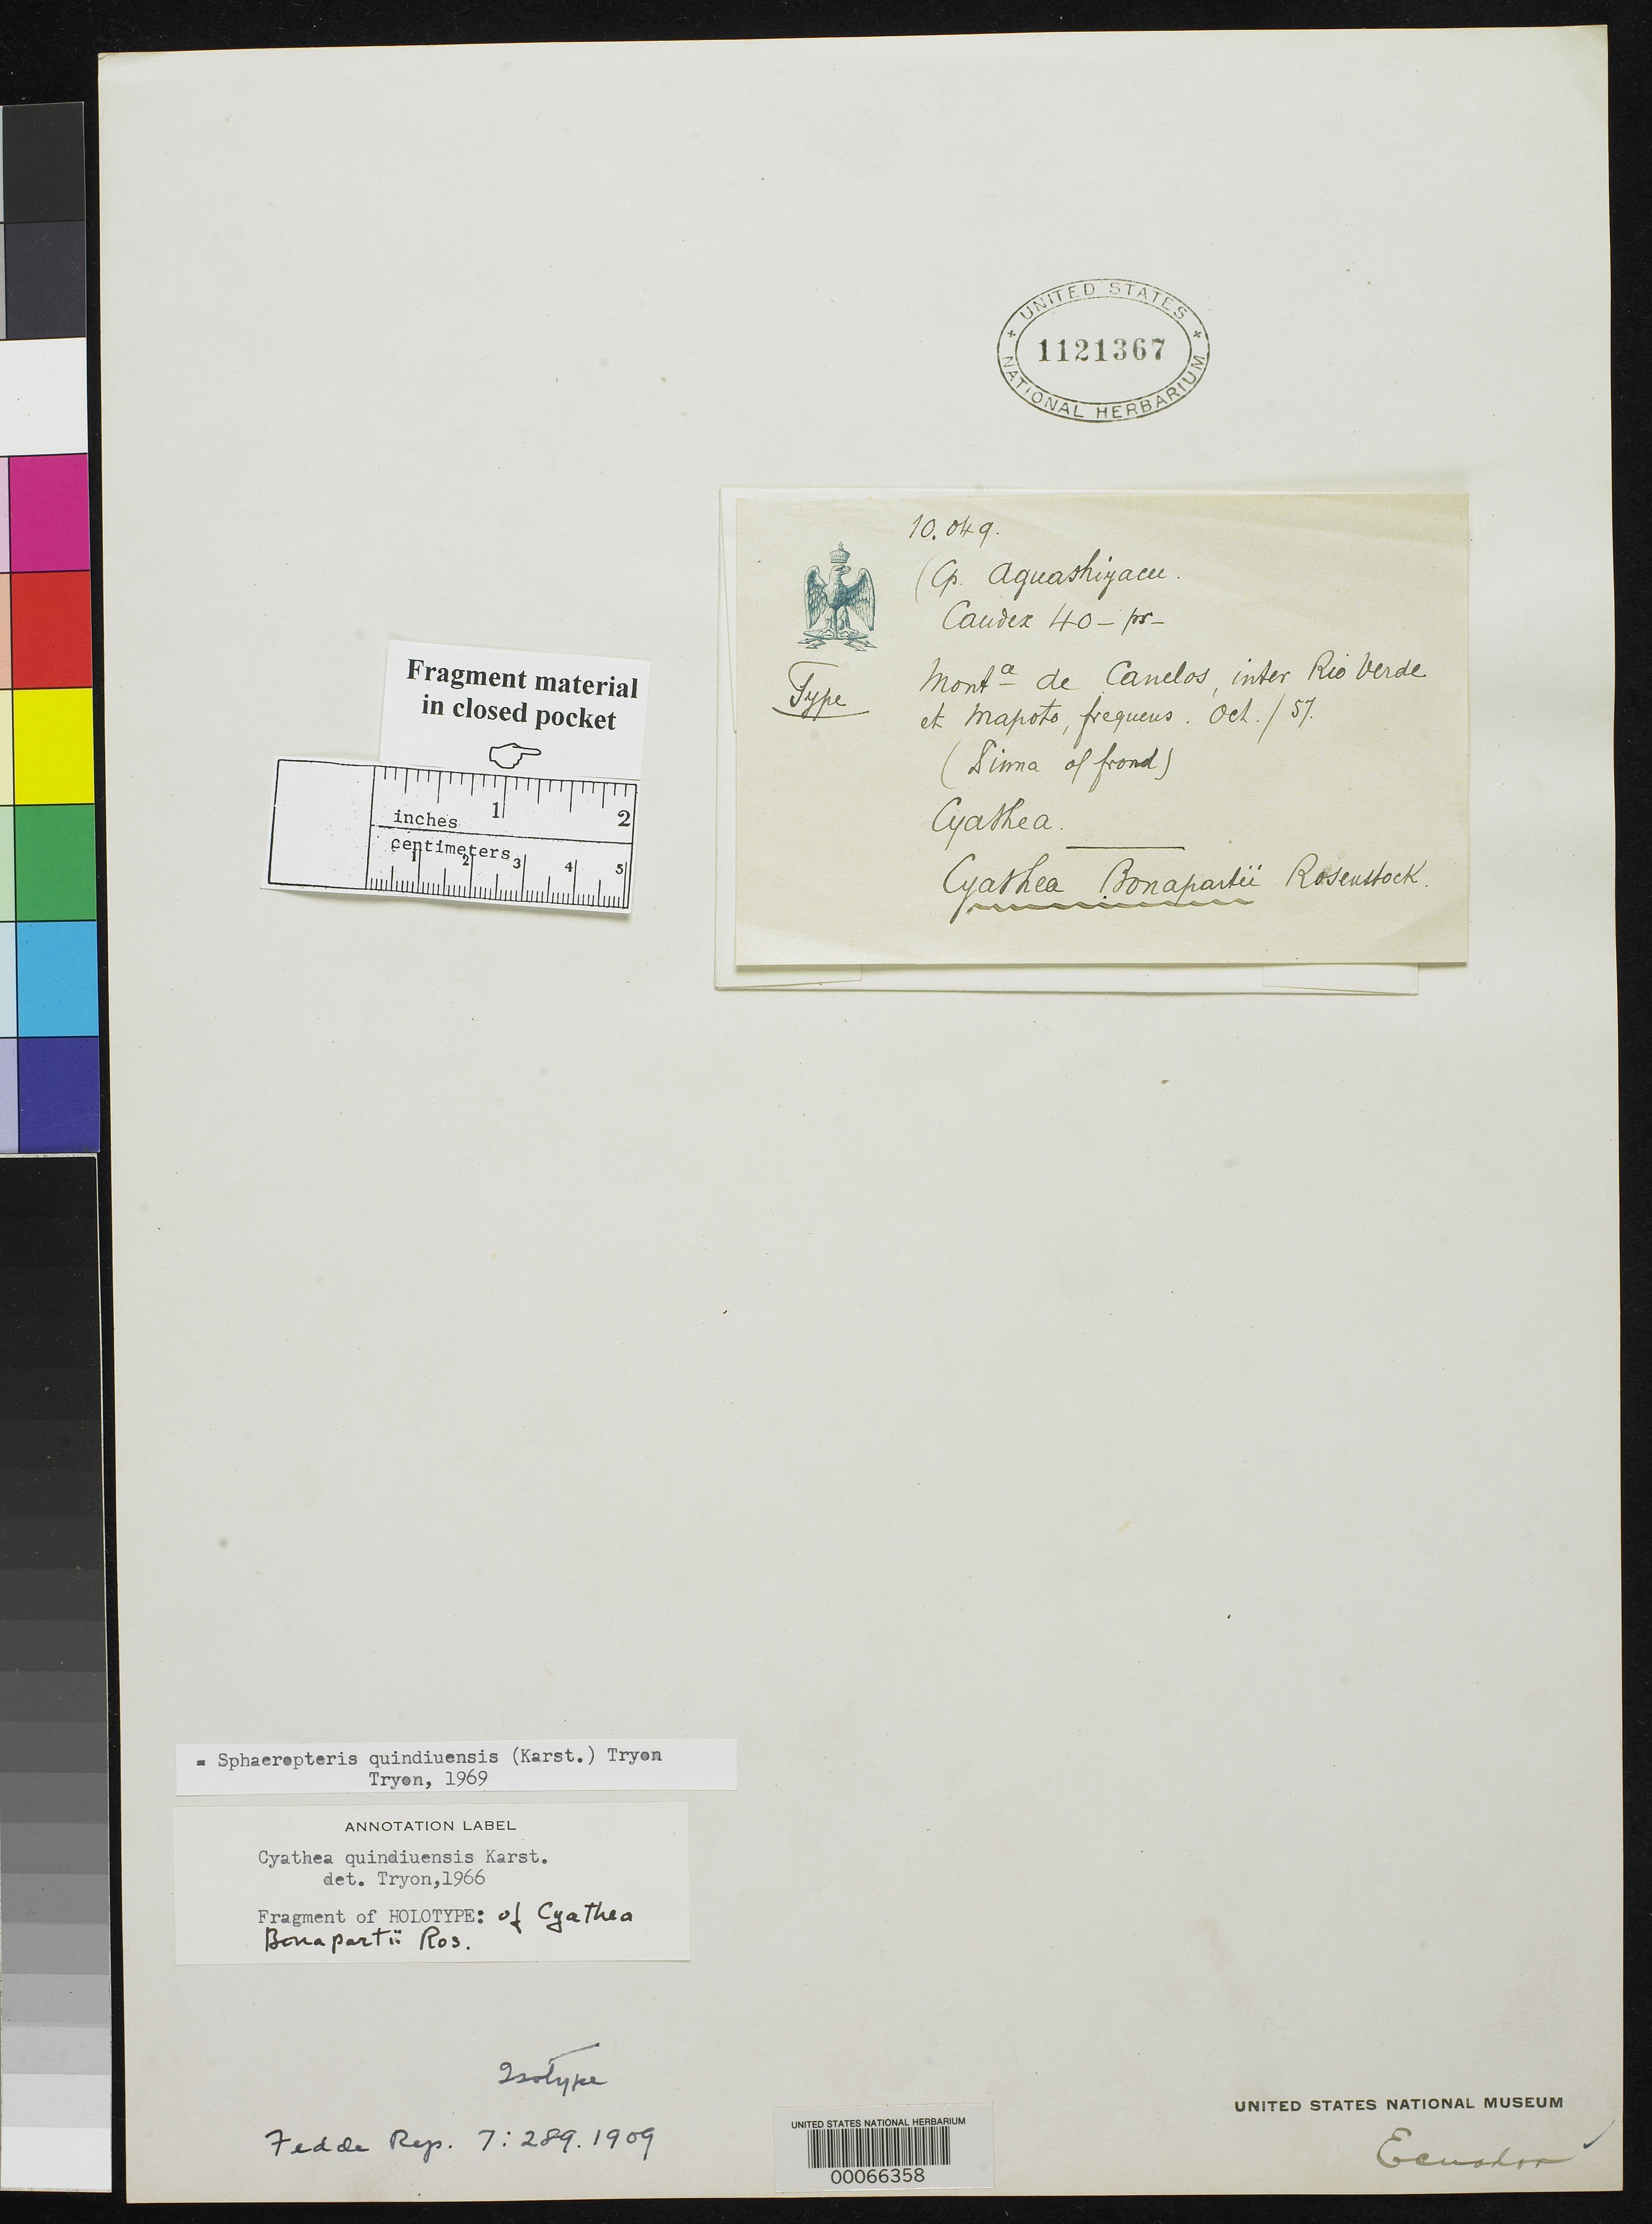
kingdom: Plantae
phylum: Tracheophyta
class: Polypodiopsida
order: Cyatheales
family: Cyatheaceae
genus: Cyathea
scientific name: Cyathea bonapartei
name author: Rosenst.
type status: Isotype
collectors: R. Spruce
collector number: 10049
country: Ecuador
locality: Monte Canelos inter Rio Verde et Mapoto.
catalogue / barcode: US 1121367